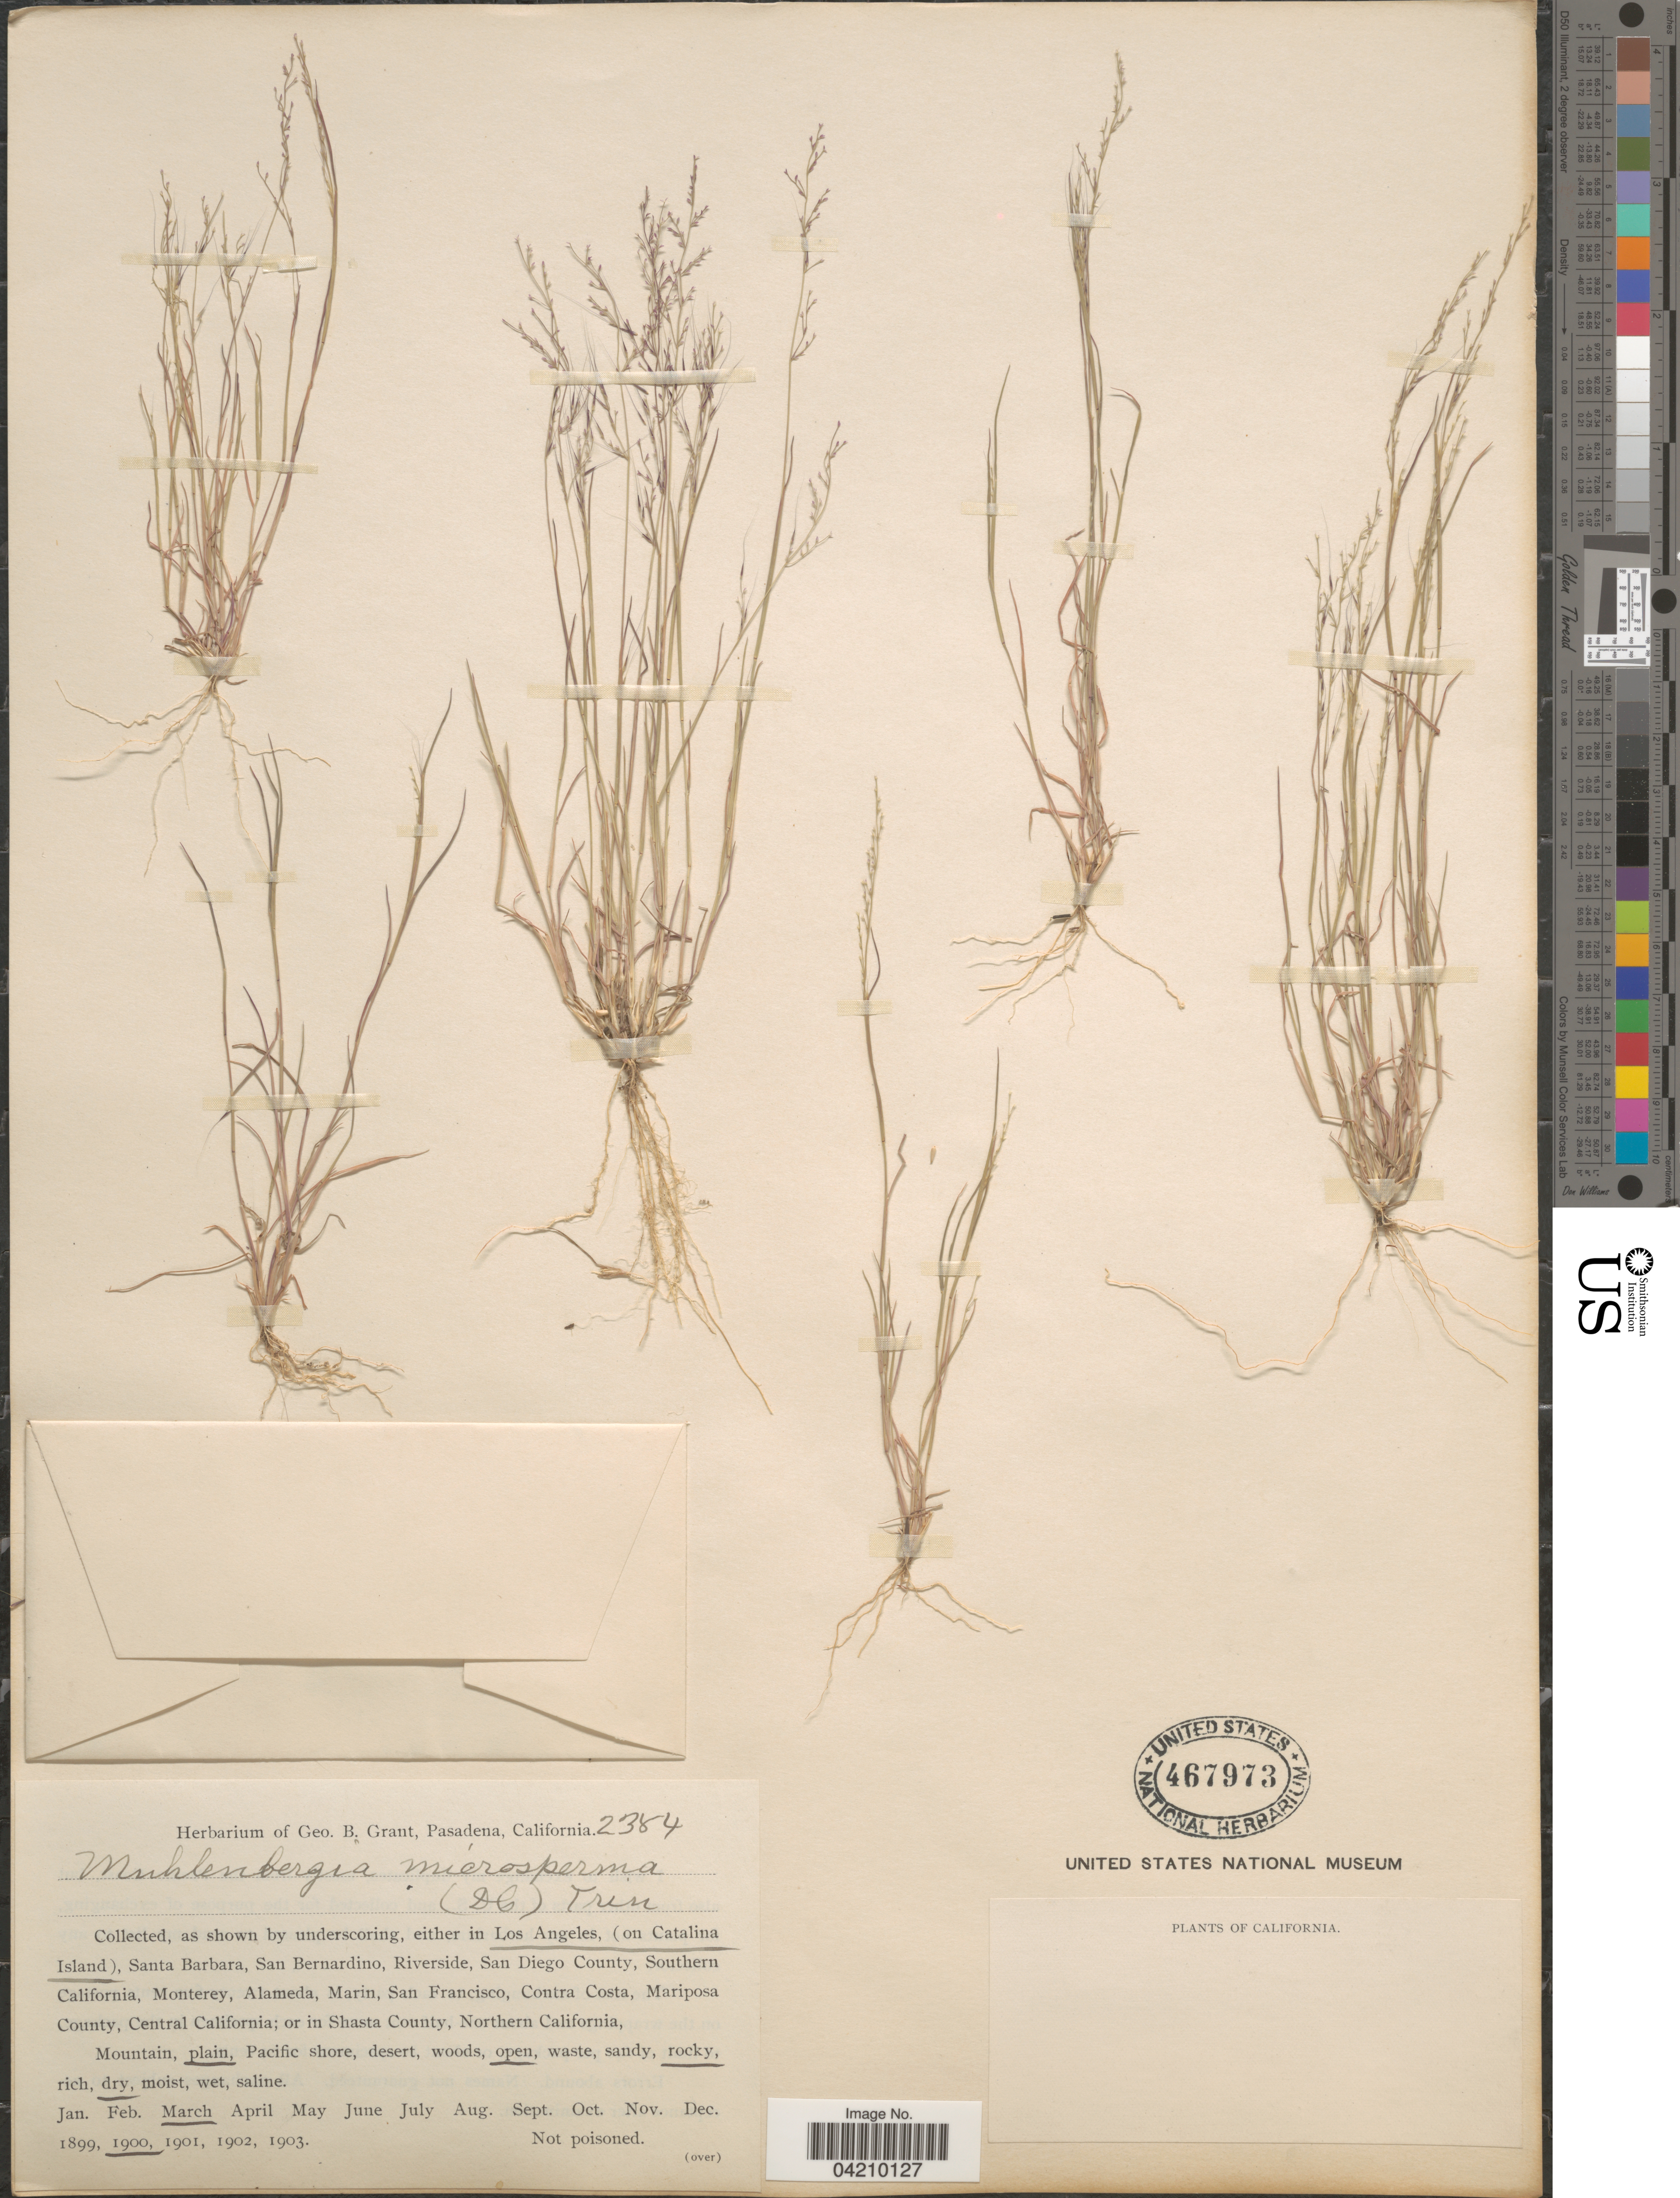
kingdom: Plantae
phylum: Tracheophyta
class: Liliopsida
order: Poales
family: Poaceae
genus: Muhlenbergia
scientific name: Muhlenbergia microsperma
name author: (DC.) Kunth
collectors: ex herb. Geo. B. Grant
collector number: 2384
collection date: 1900-03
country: United States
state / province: California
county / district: Los Angeles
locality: In Los Angeles, (on Catalina Island).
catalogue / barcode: US 467973